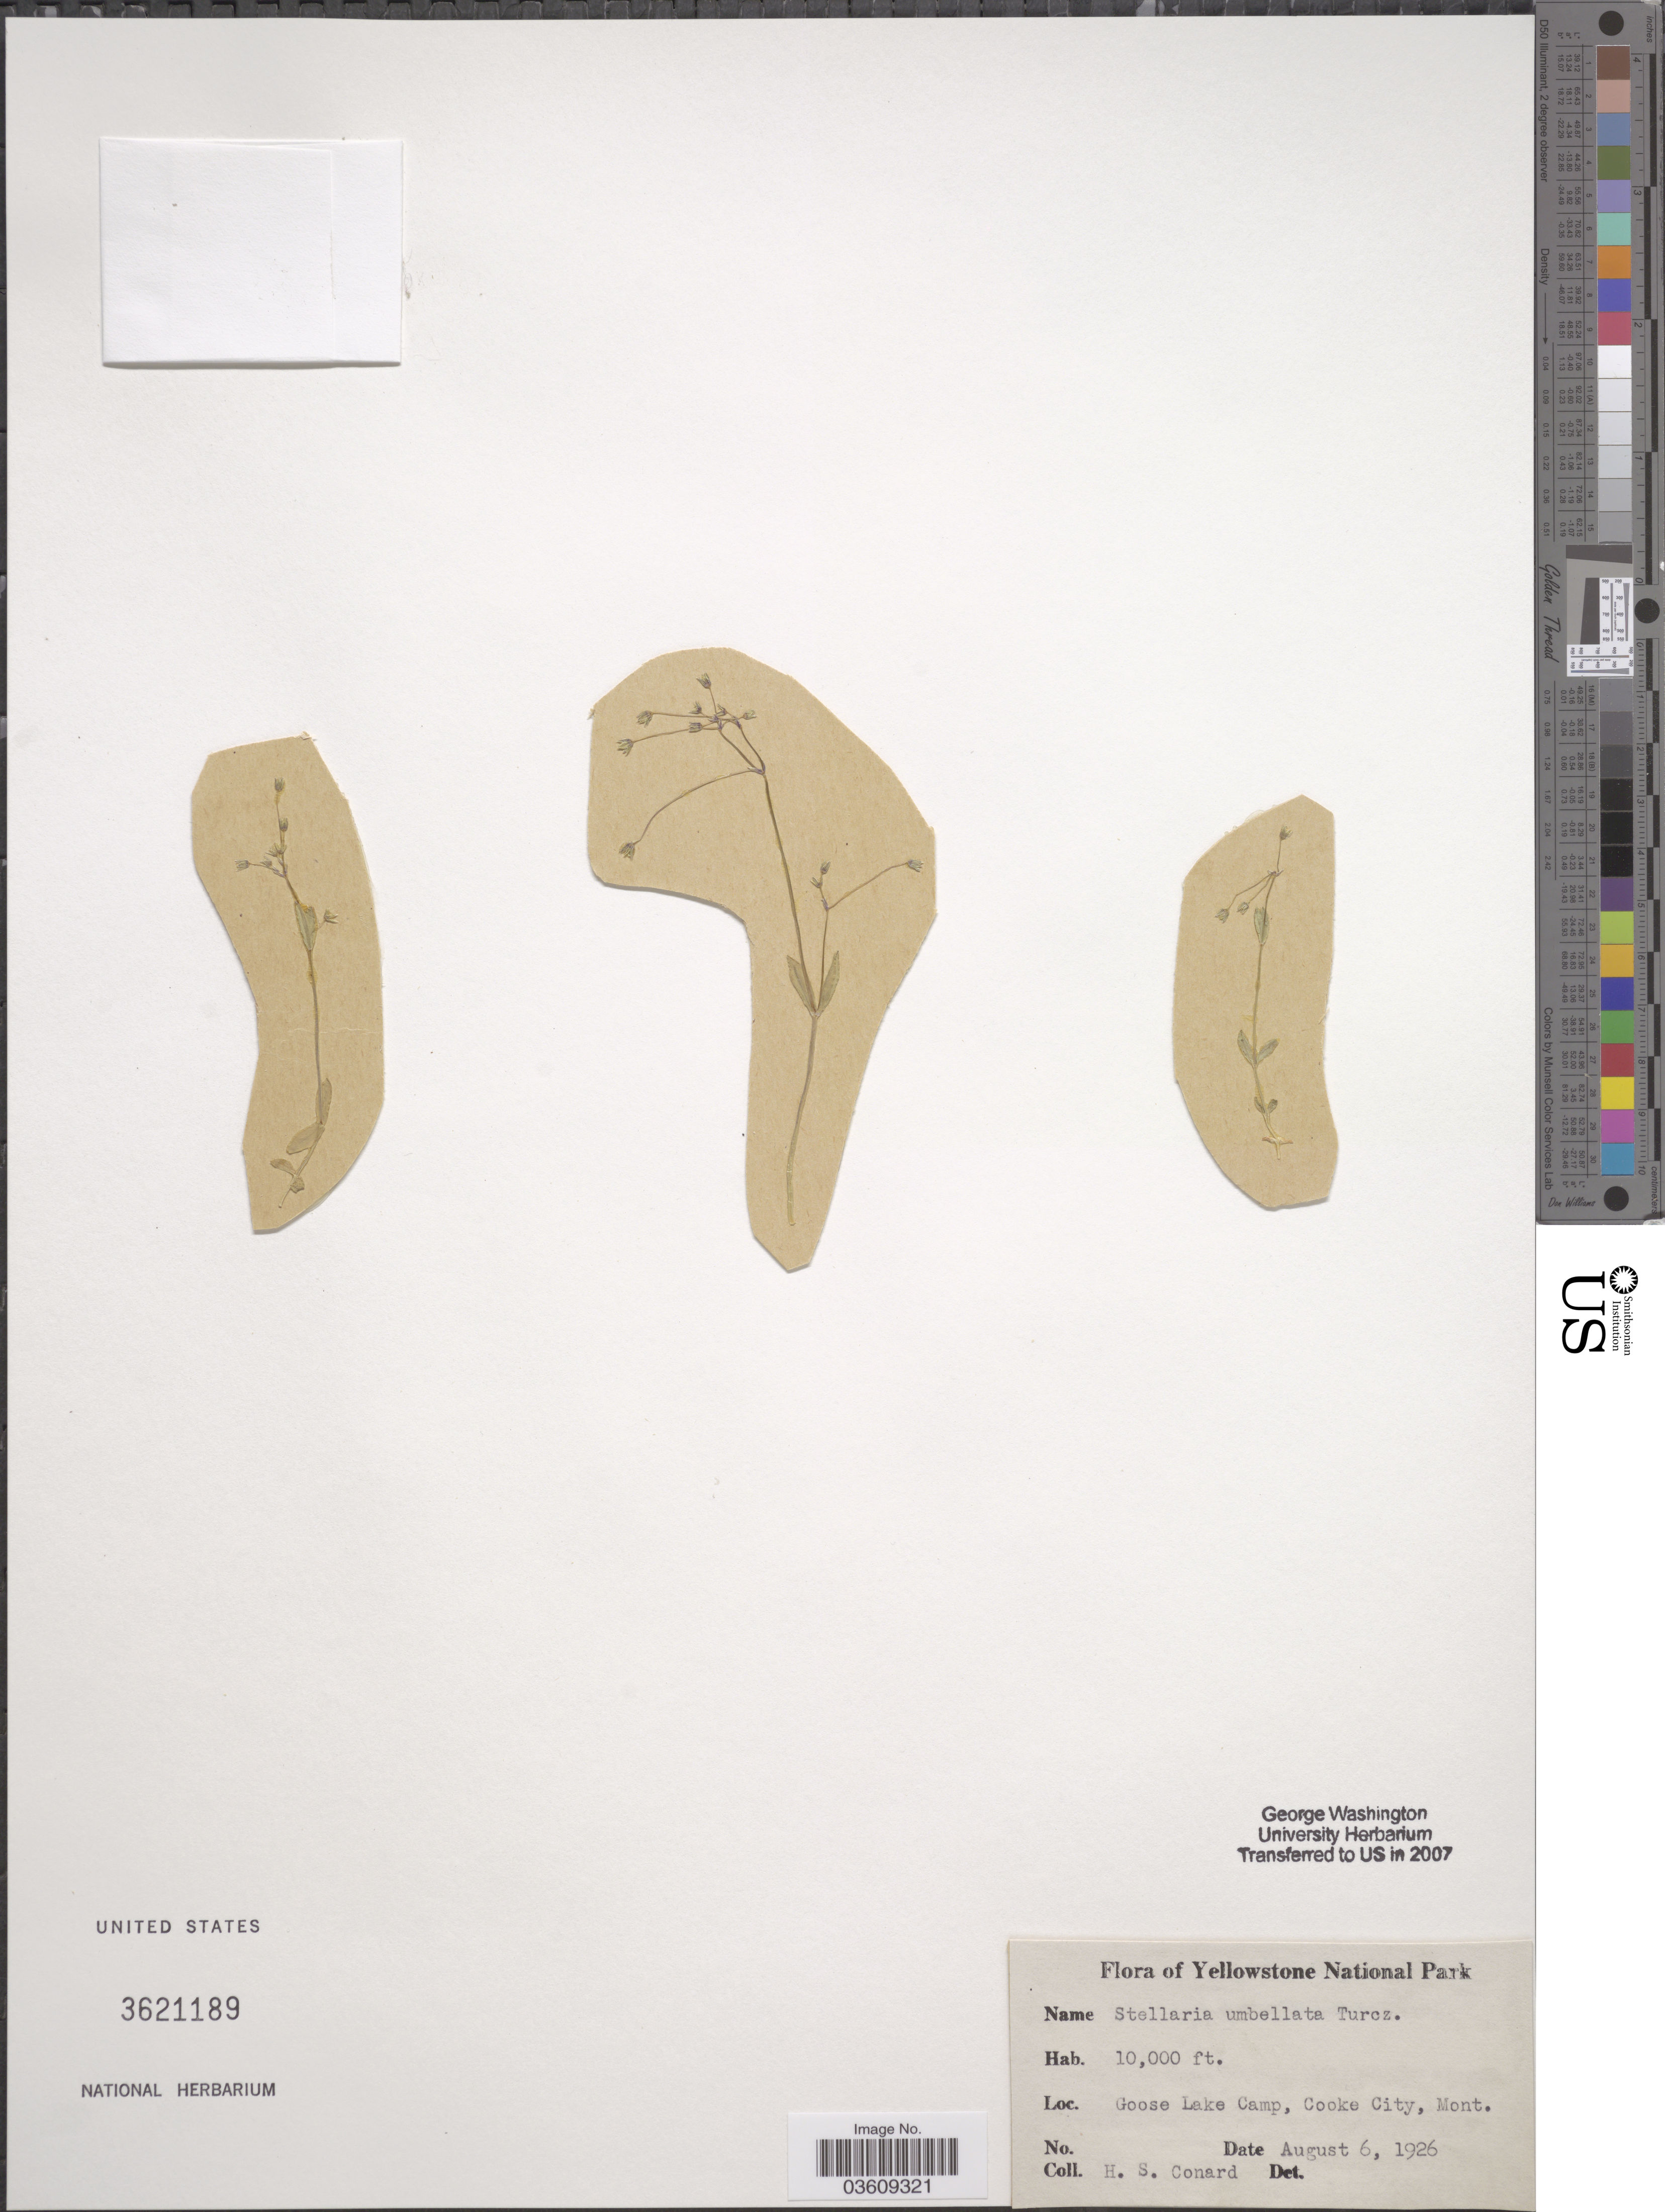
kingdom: Plantae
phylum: Tracheophyta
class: Magnoliopsida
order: Caryophyllales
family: Caryophyllaceae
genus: Stellaria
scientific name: Stellaria umbellata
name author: Turcz.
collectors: H. S. Conard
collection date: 1926-08-06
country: United States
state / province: Montana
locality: Yellowstone National Park. Goose Lake Camp, Cooke City.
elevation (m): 3048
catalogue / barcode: US 3621189